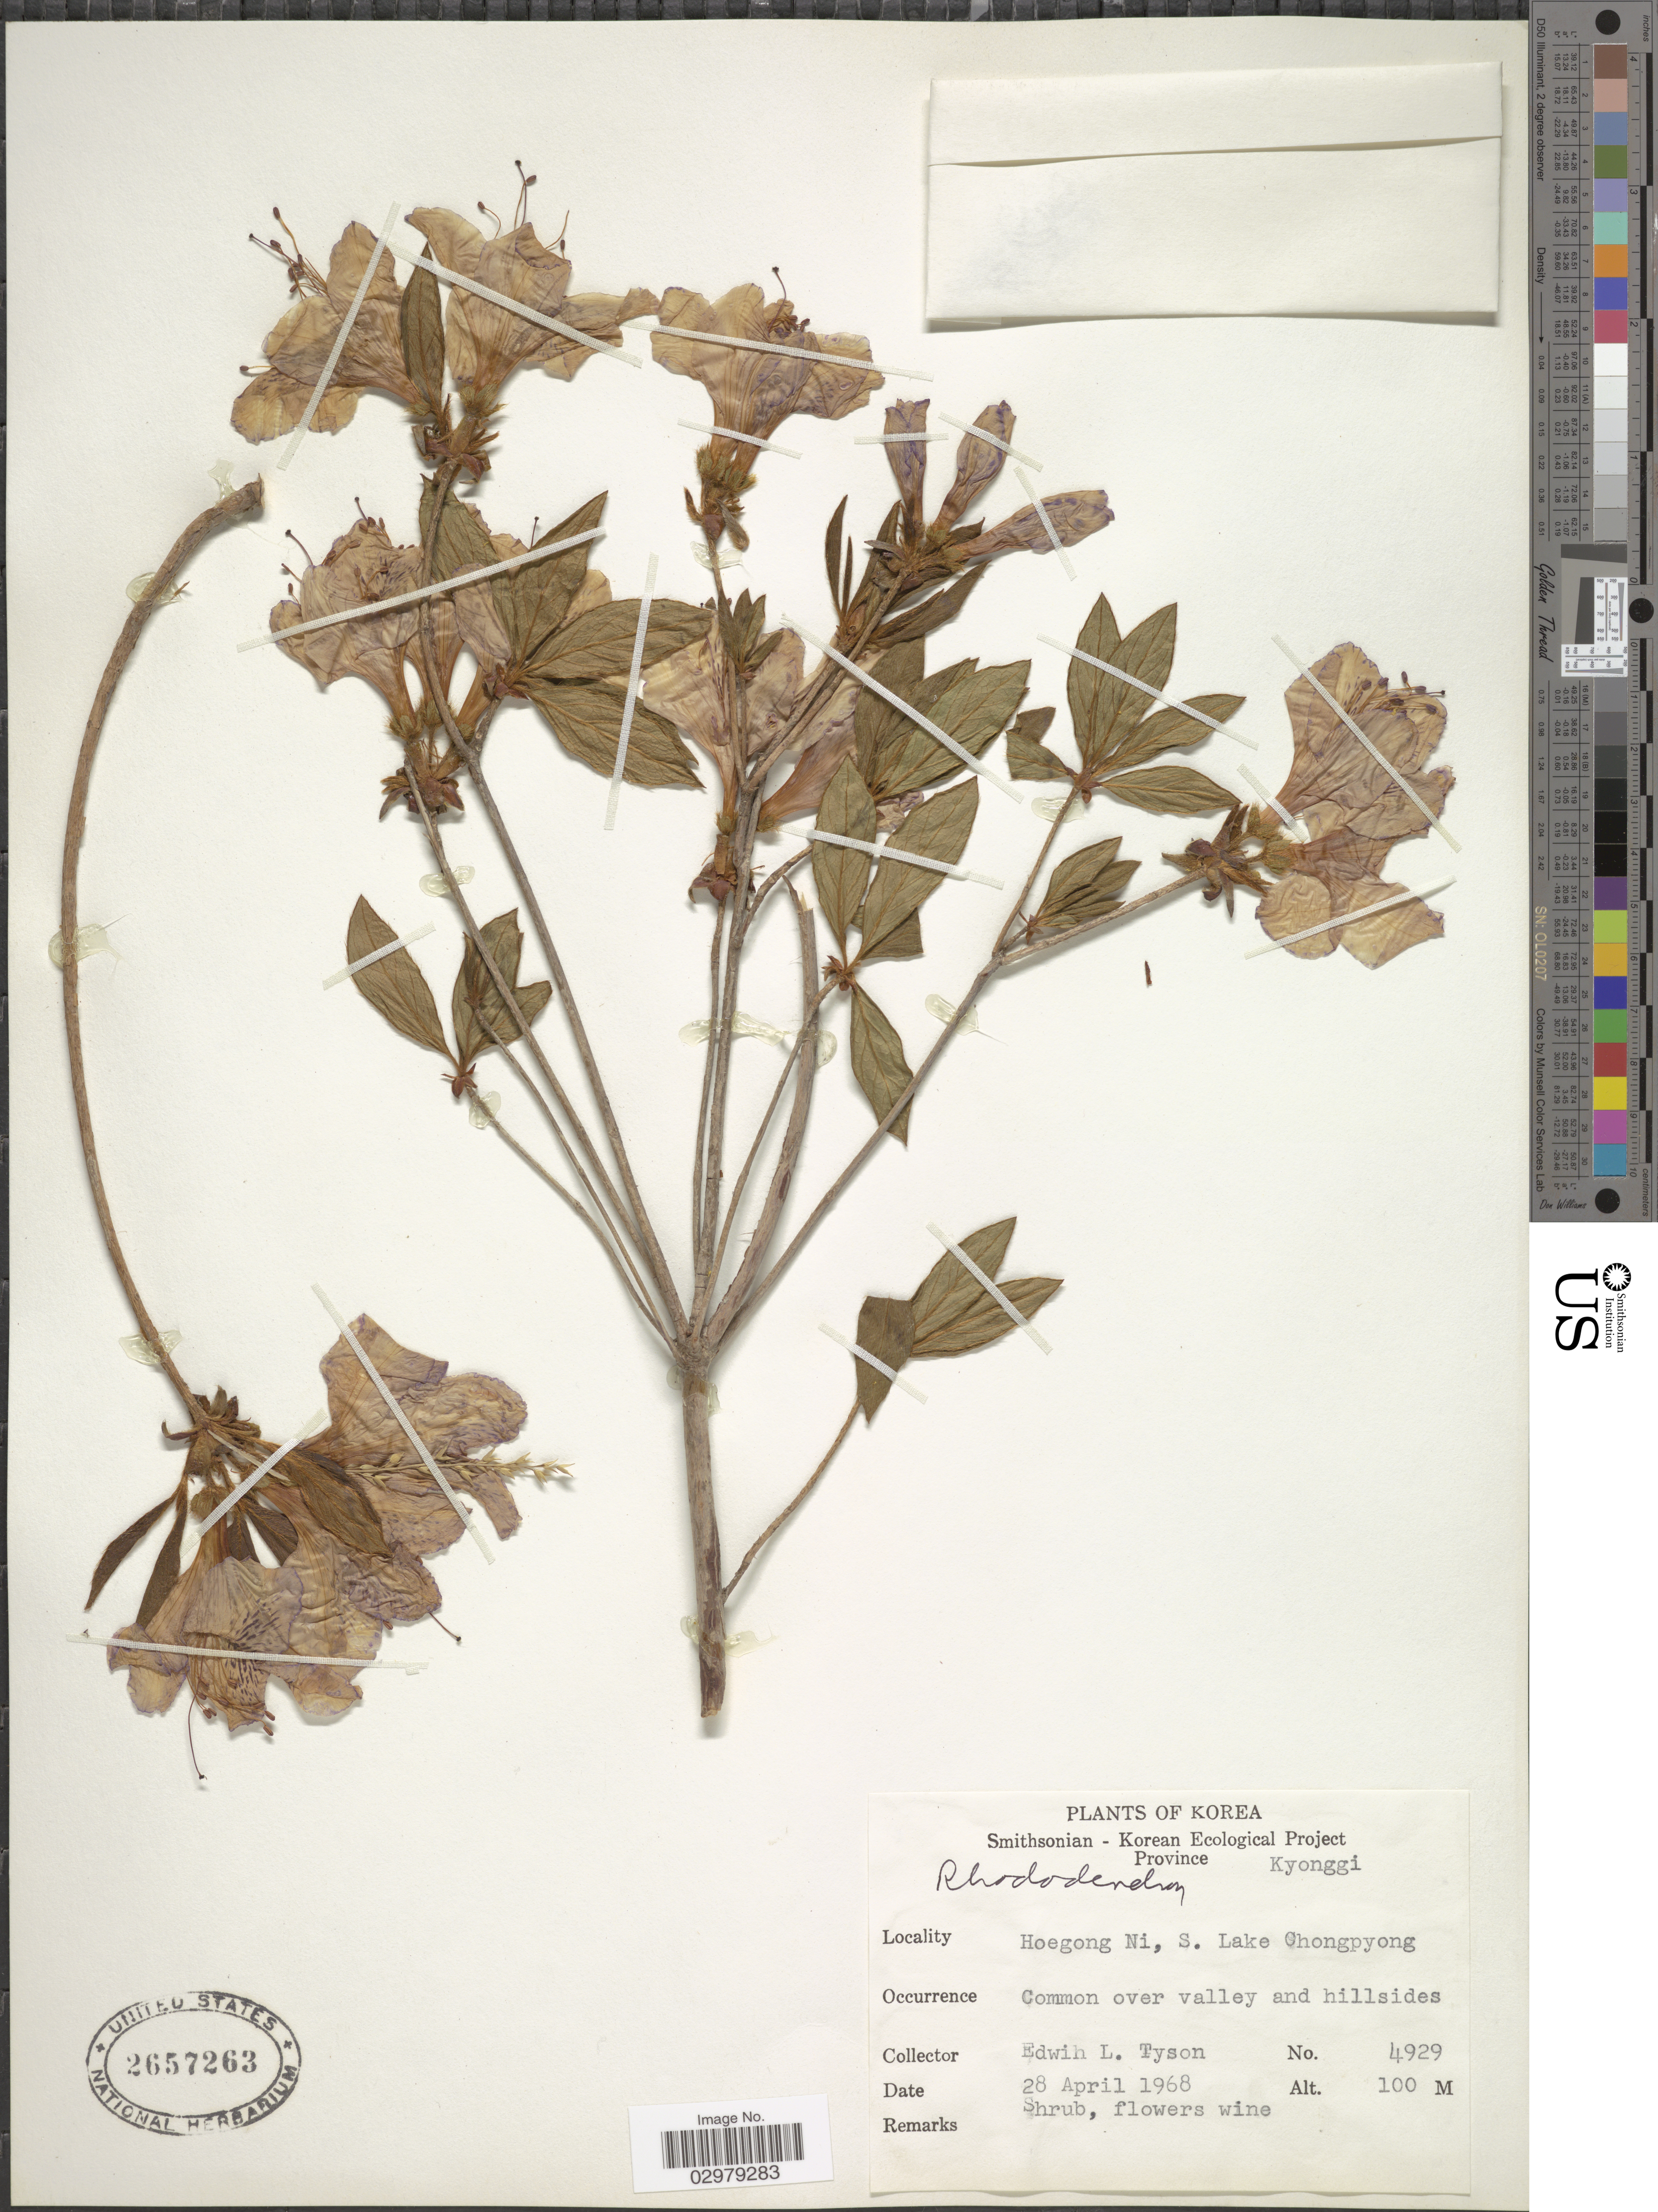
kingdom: Plantae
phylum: Tracheophyta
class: Magnoliopsida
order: Ericales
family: Ericaceae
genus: Rhododendron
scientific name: Rhododendron sp.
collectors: E. L. Tyson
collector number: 4929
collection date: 1968-04-28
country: South Korea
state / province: Gyeonggi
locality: Province Kyonggi. Hoegong Ni, S. Lake Chongpyong.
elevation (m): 100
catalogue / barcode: US 2657263